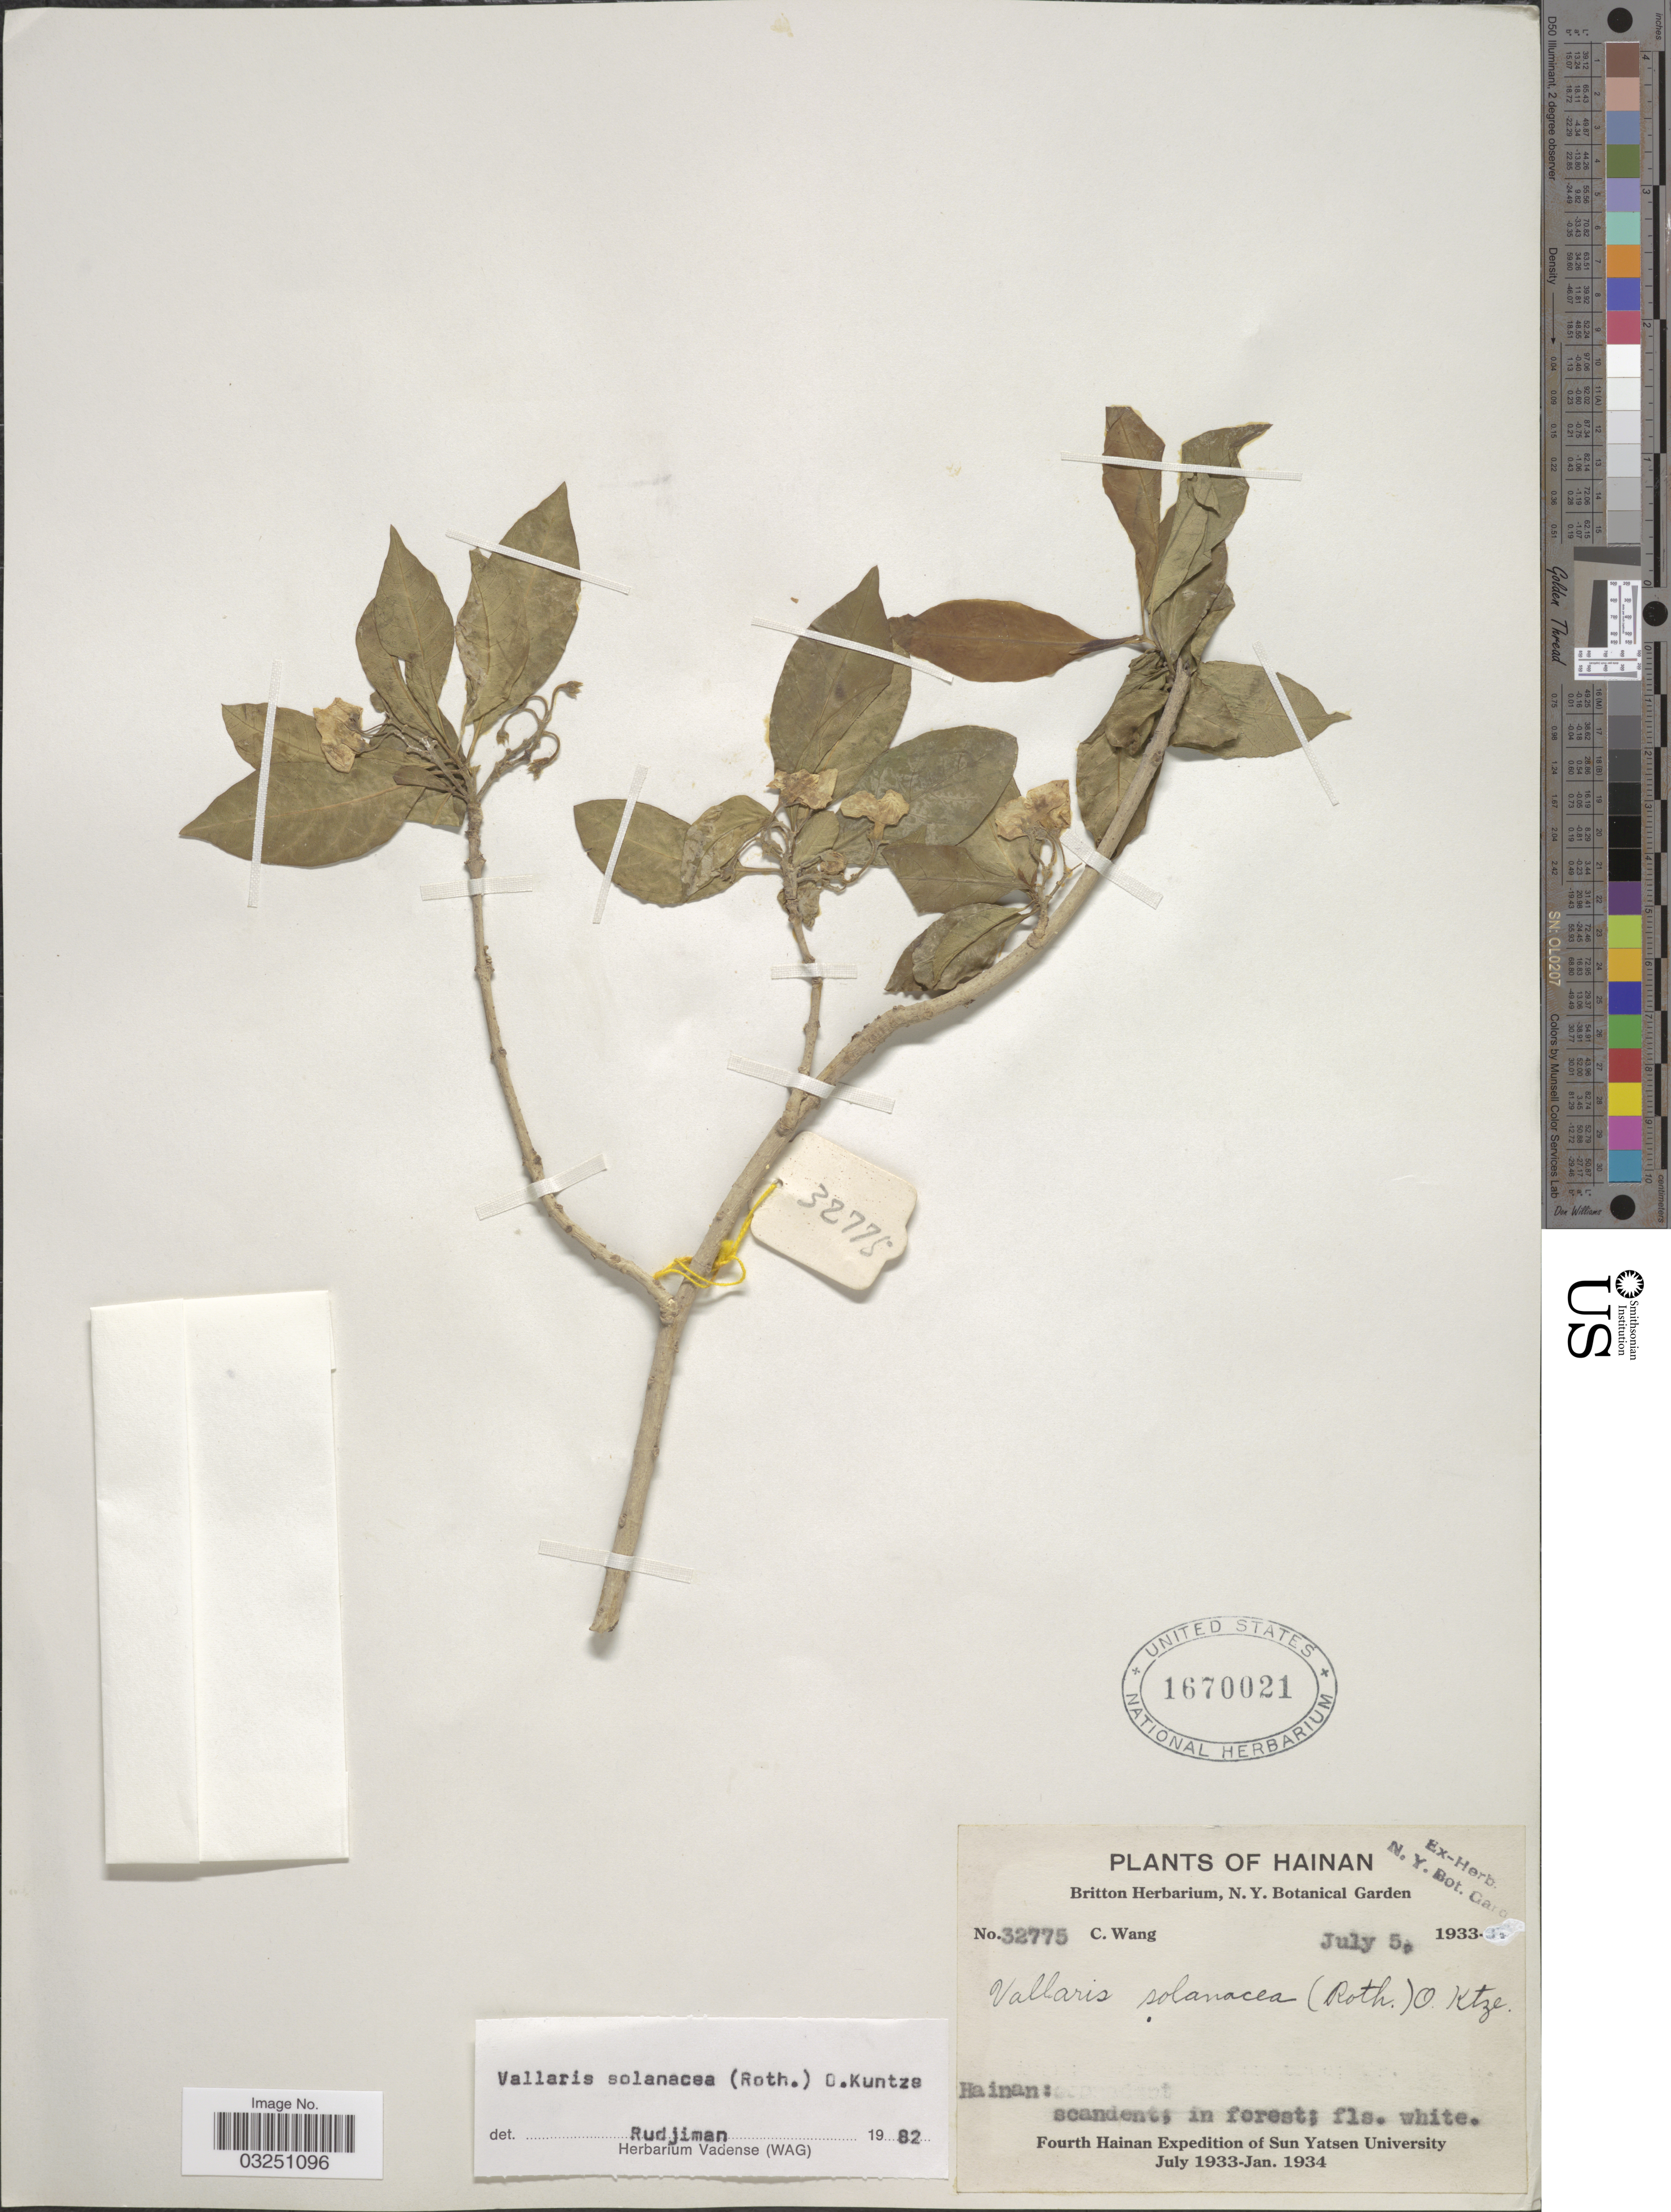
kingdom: Plantae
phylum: Tracheophyta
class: Magnoliopsida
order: Gentianales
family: Apocynaceae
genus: Vallaris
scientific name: Vallaris solanacea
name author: (Roth) Kuntze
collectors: C. Wang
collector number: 32775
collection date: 1933-07-05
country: China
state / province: Hainan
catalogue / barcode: US 1670021